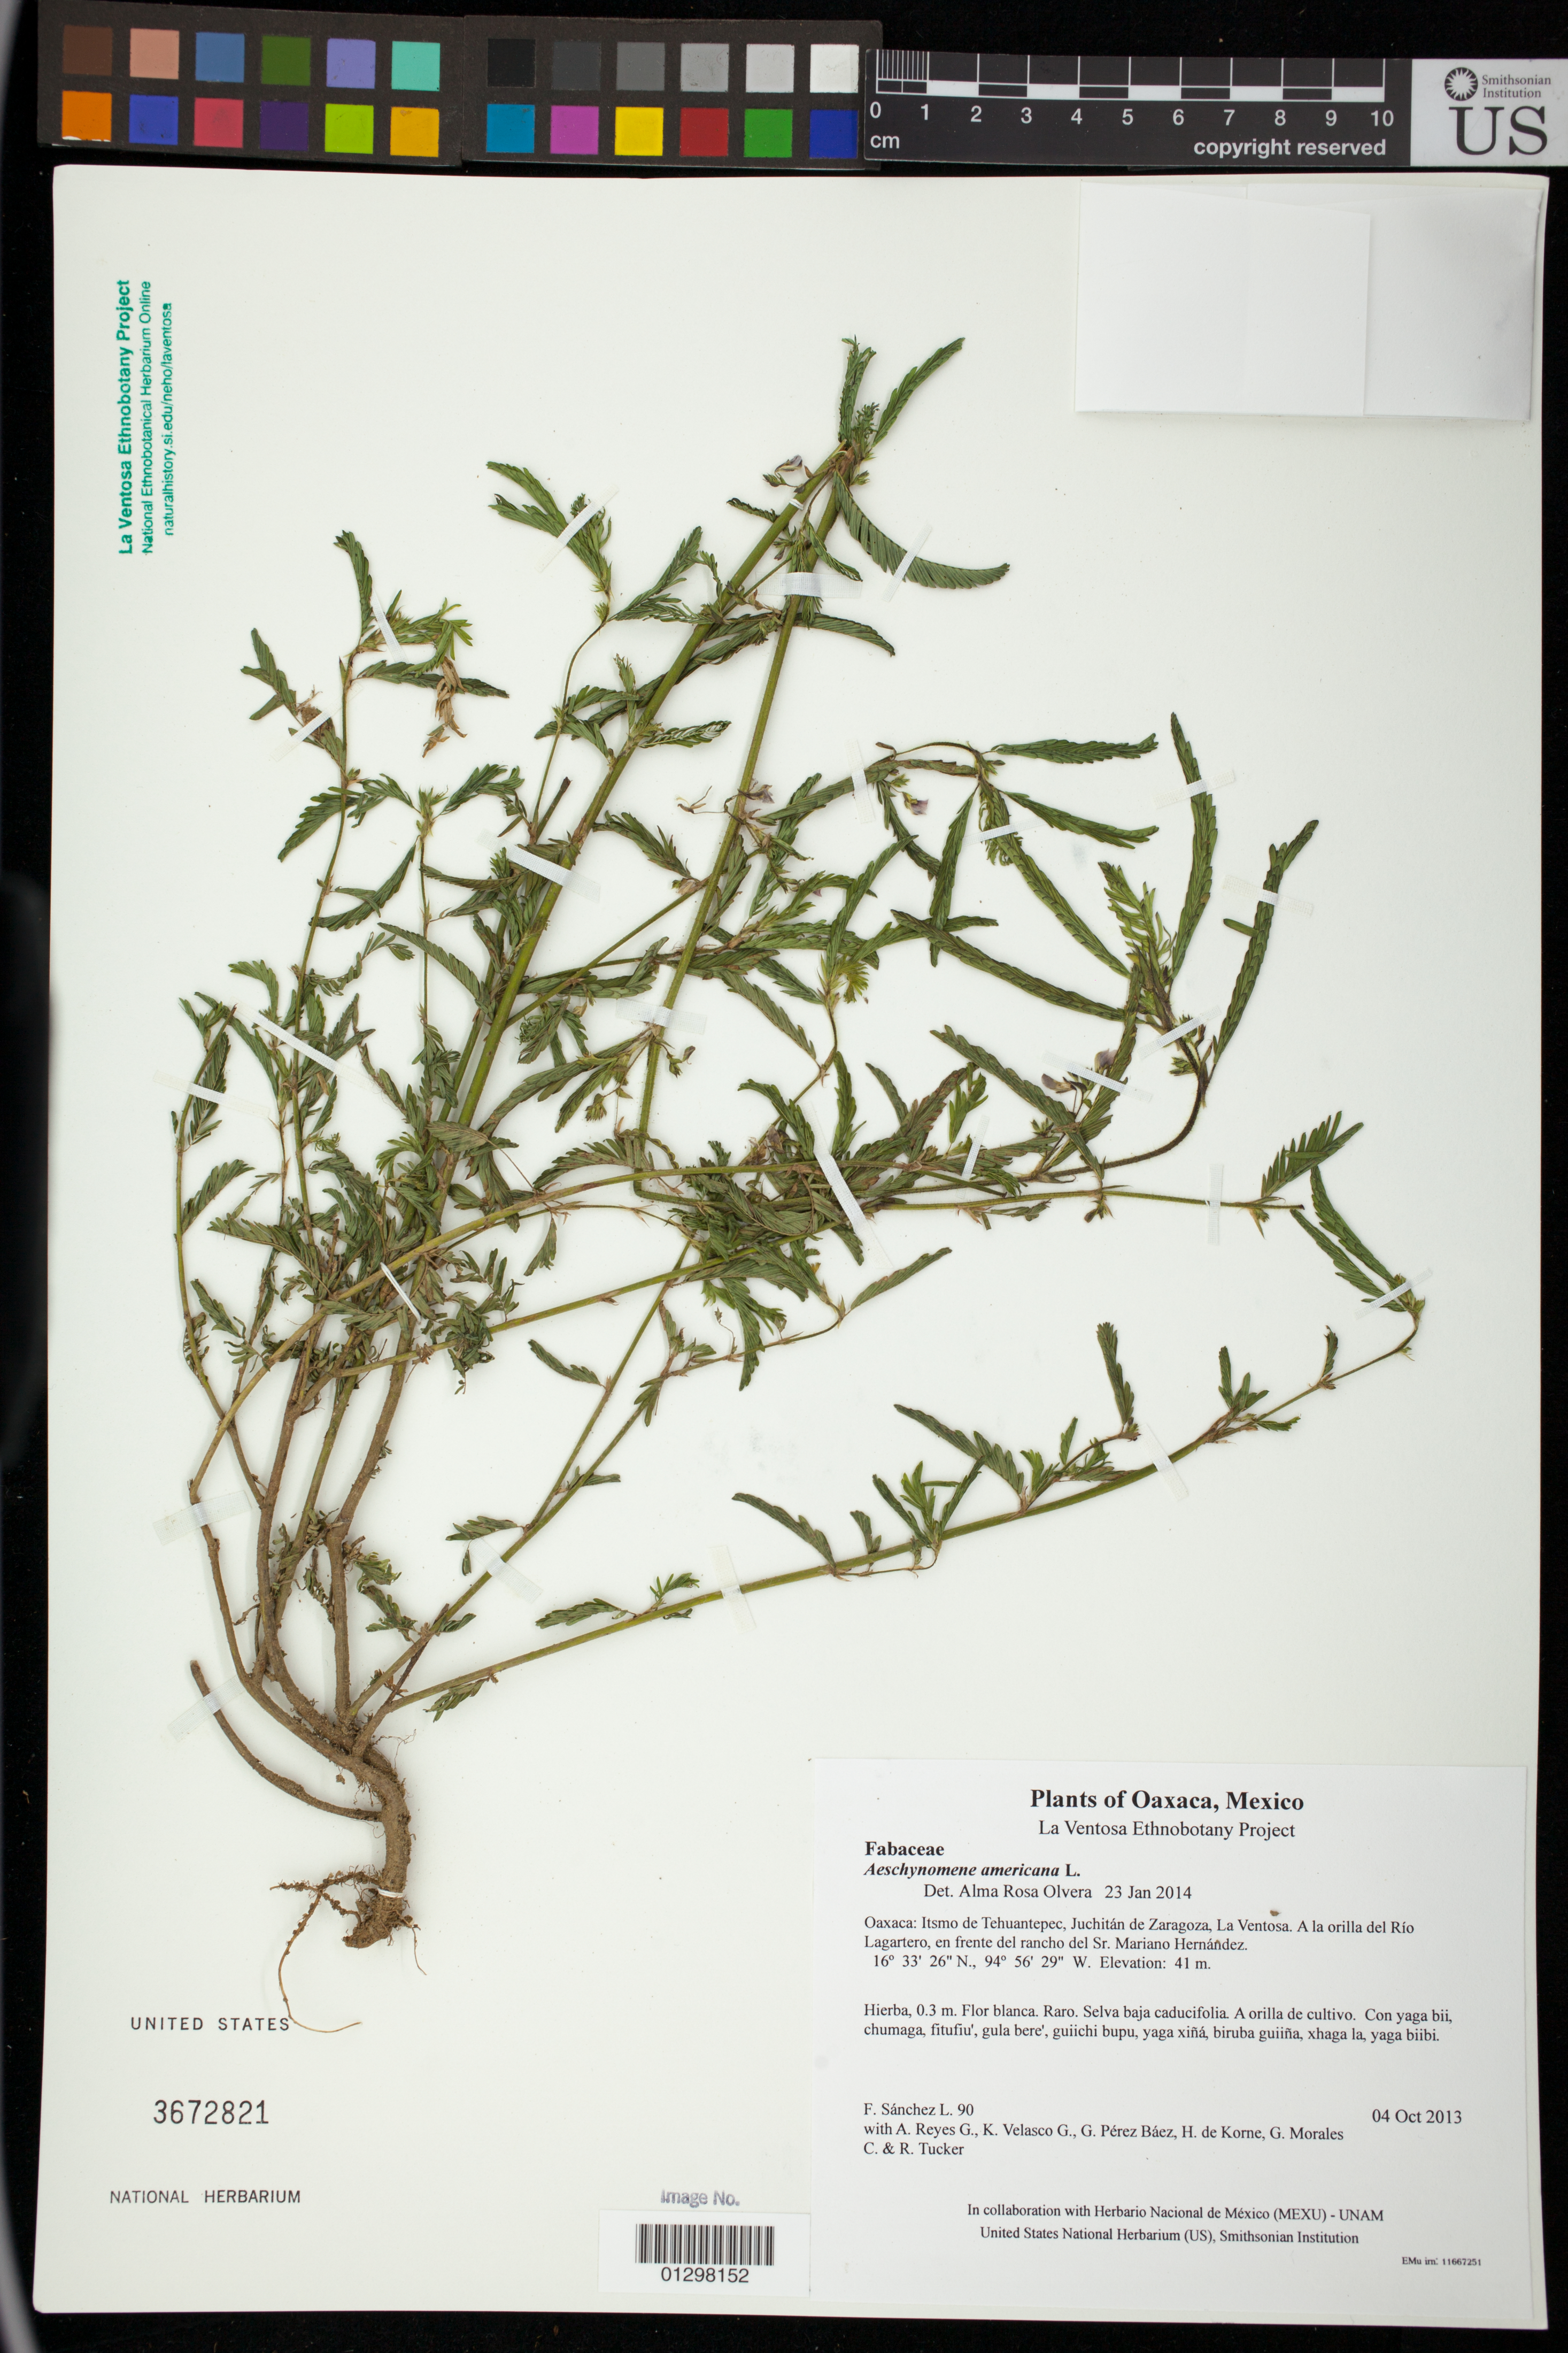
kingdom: Plantae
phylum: Tracheophyta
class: Magnoliopsida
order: Fabales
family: Fabaceae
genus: Aeschynomene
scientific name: Aeschynomene americana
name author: L.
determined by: Olvera, Alma Rosa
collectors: F. Sánchez L., A. Reyes G., K. Velasco G., G. Pérez Báez, H. de Korne, G. Morales C. & R. Tucker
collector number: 90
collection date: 2013-10-04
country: Mexico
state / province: Oaxaca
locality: Itsmo de Tehuantepec, Juchitán de Zaragoza, La Ventosa. A la orilla del Río Lagartero, en frente del rancho del Sr. Mariano Hernández.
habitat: Selva baja caducifolia. A orilla de cultivo.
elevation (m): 41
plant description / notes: JEBOT, MEXU, SERO, US; Guixi bandaga. 0.3 m. Guie' naquichi'. Nadxunu'.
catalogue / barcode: US 3672821